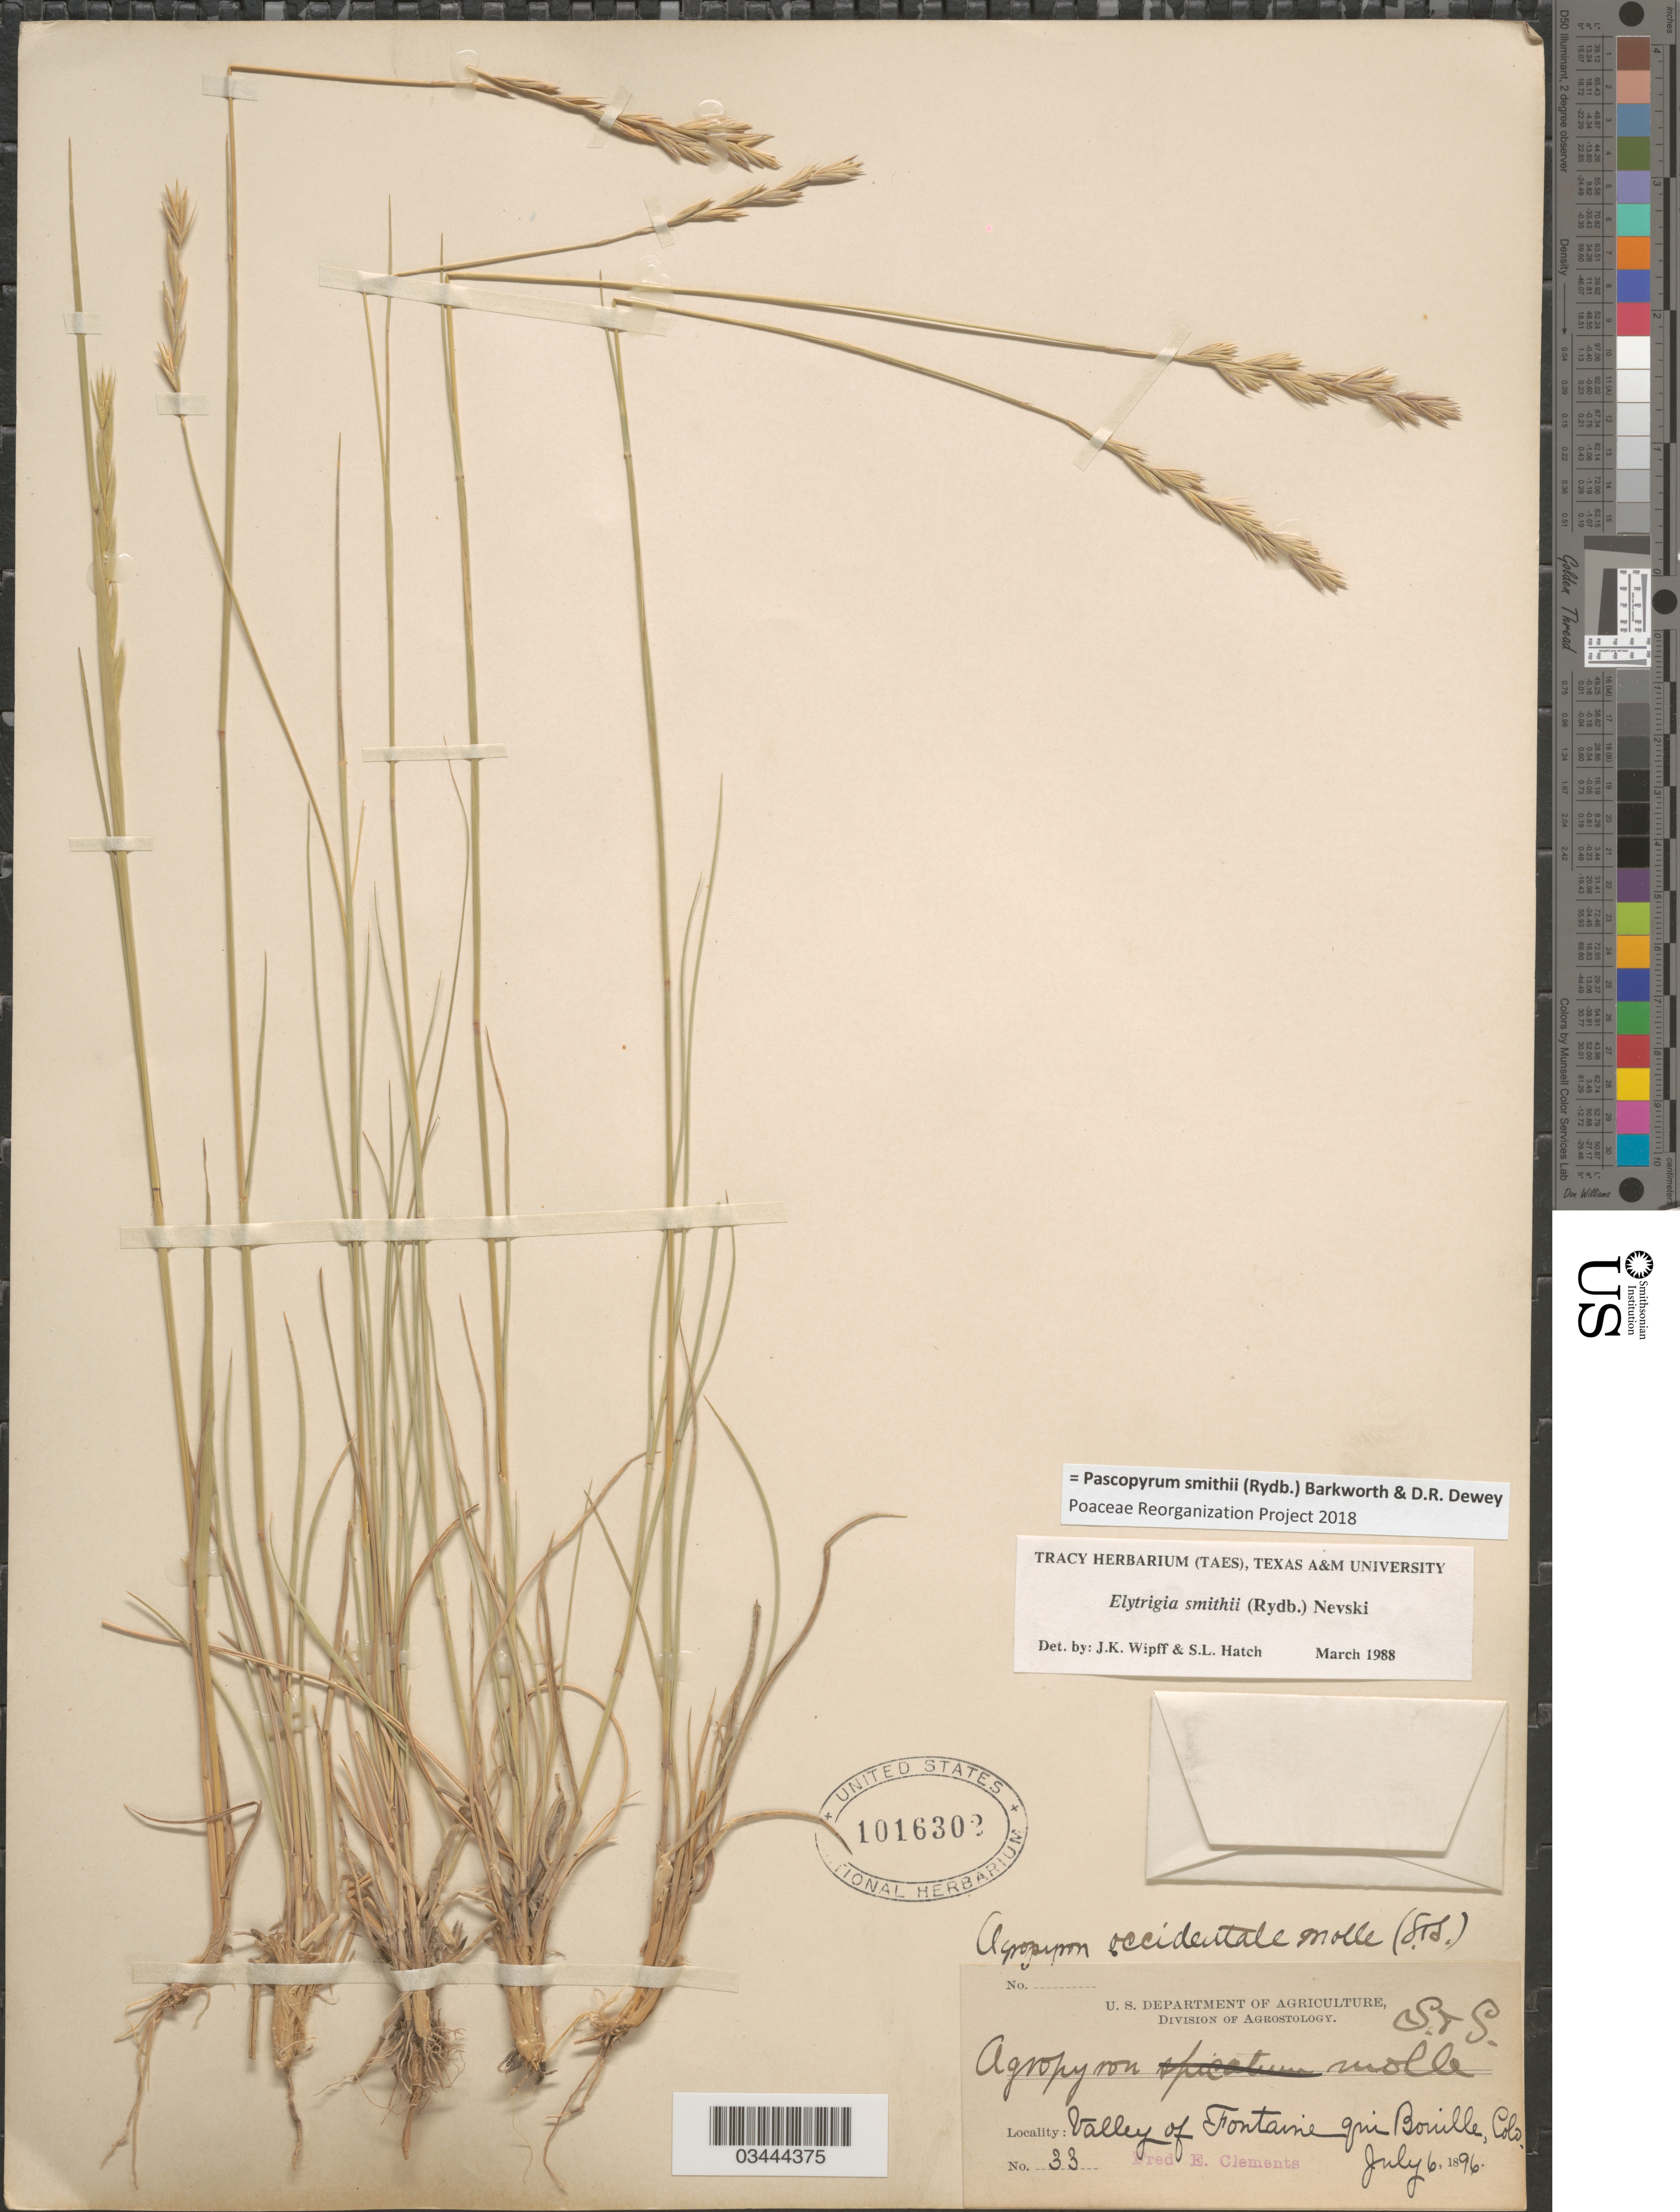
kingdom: Plantae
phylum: Tracheophyta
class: Liliopsida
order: Poales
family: Poaceae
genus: Pascopyrum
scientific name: Pascopyrum smithii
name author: (Rydb.) Barkworth & Dewey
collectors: F. E. Clements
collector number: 33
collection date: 1896-07-06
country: United States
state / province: Colorado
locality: Valley of Fontaine qui Bouille.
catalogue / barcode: US 1016302